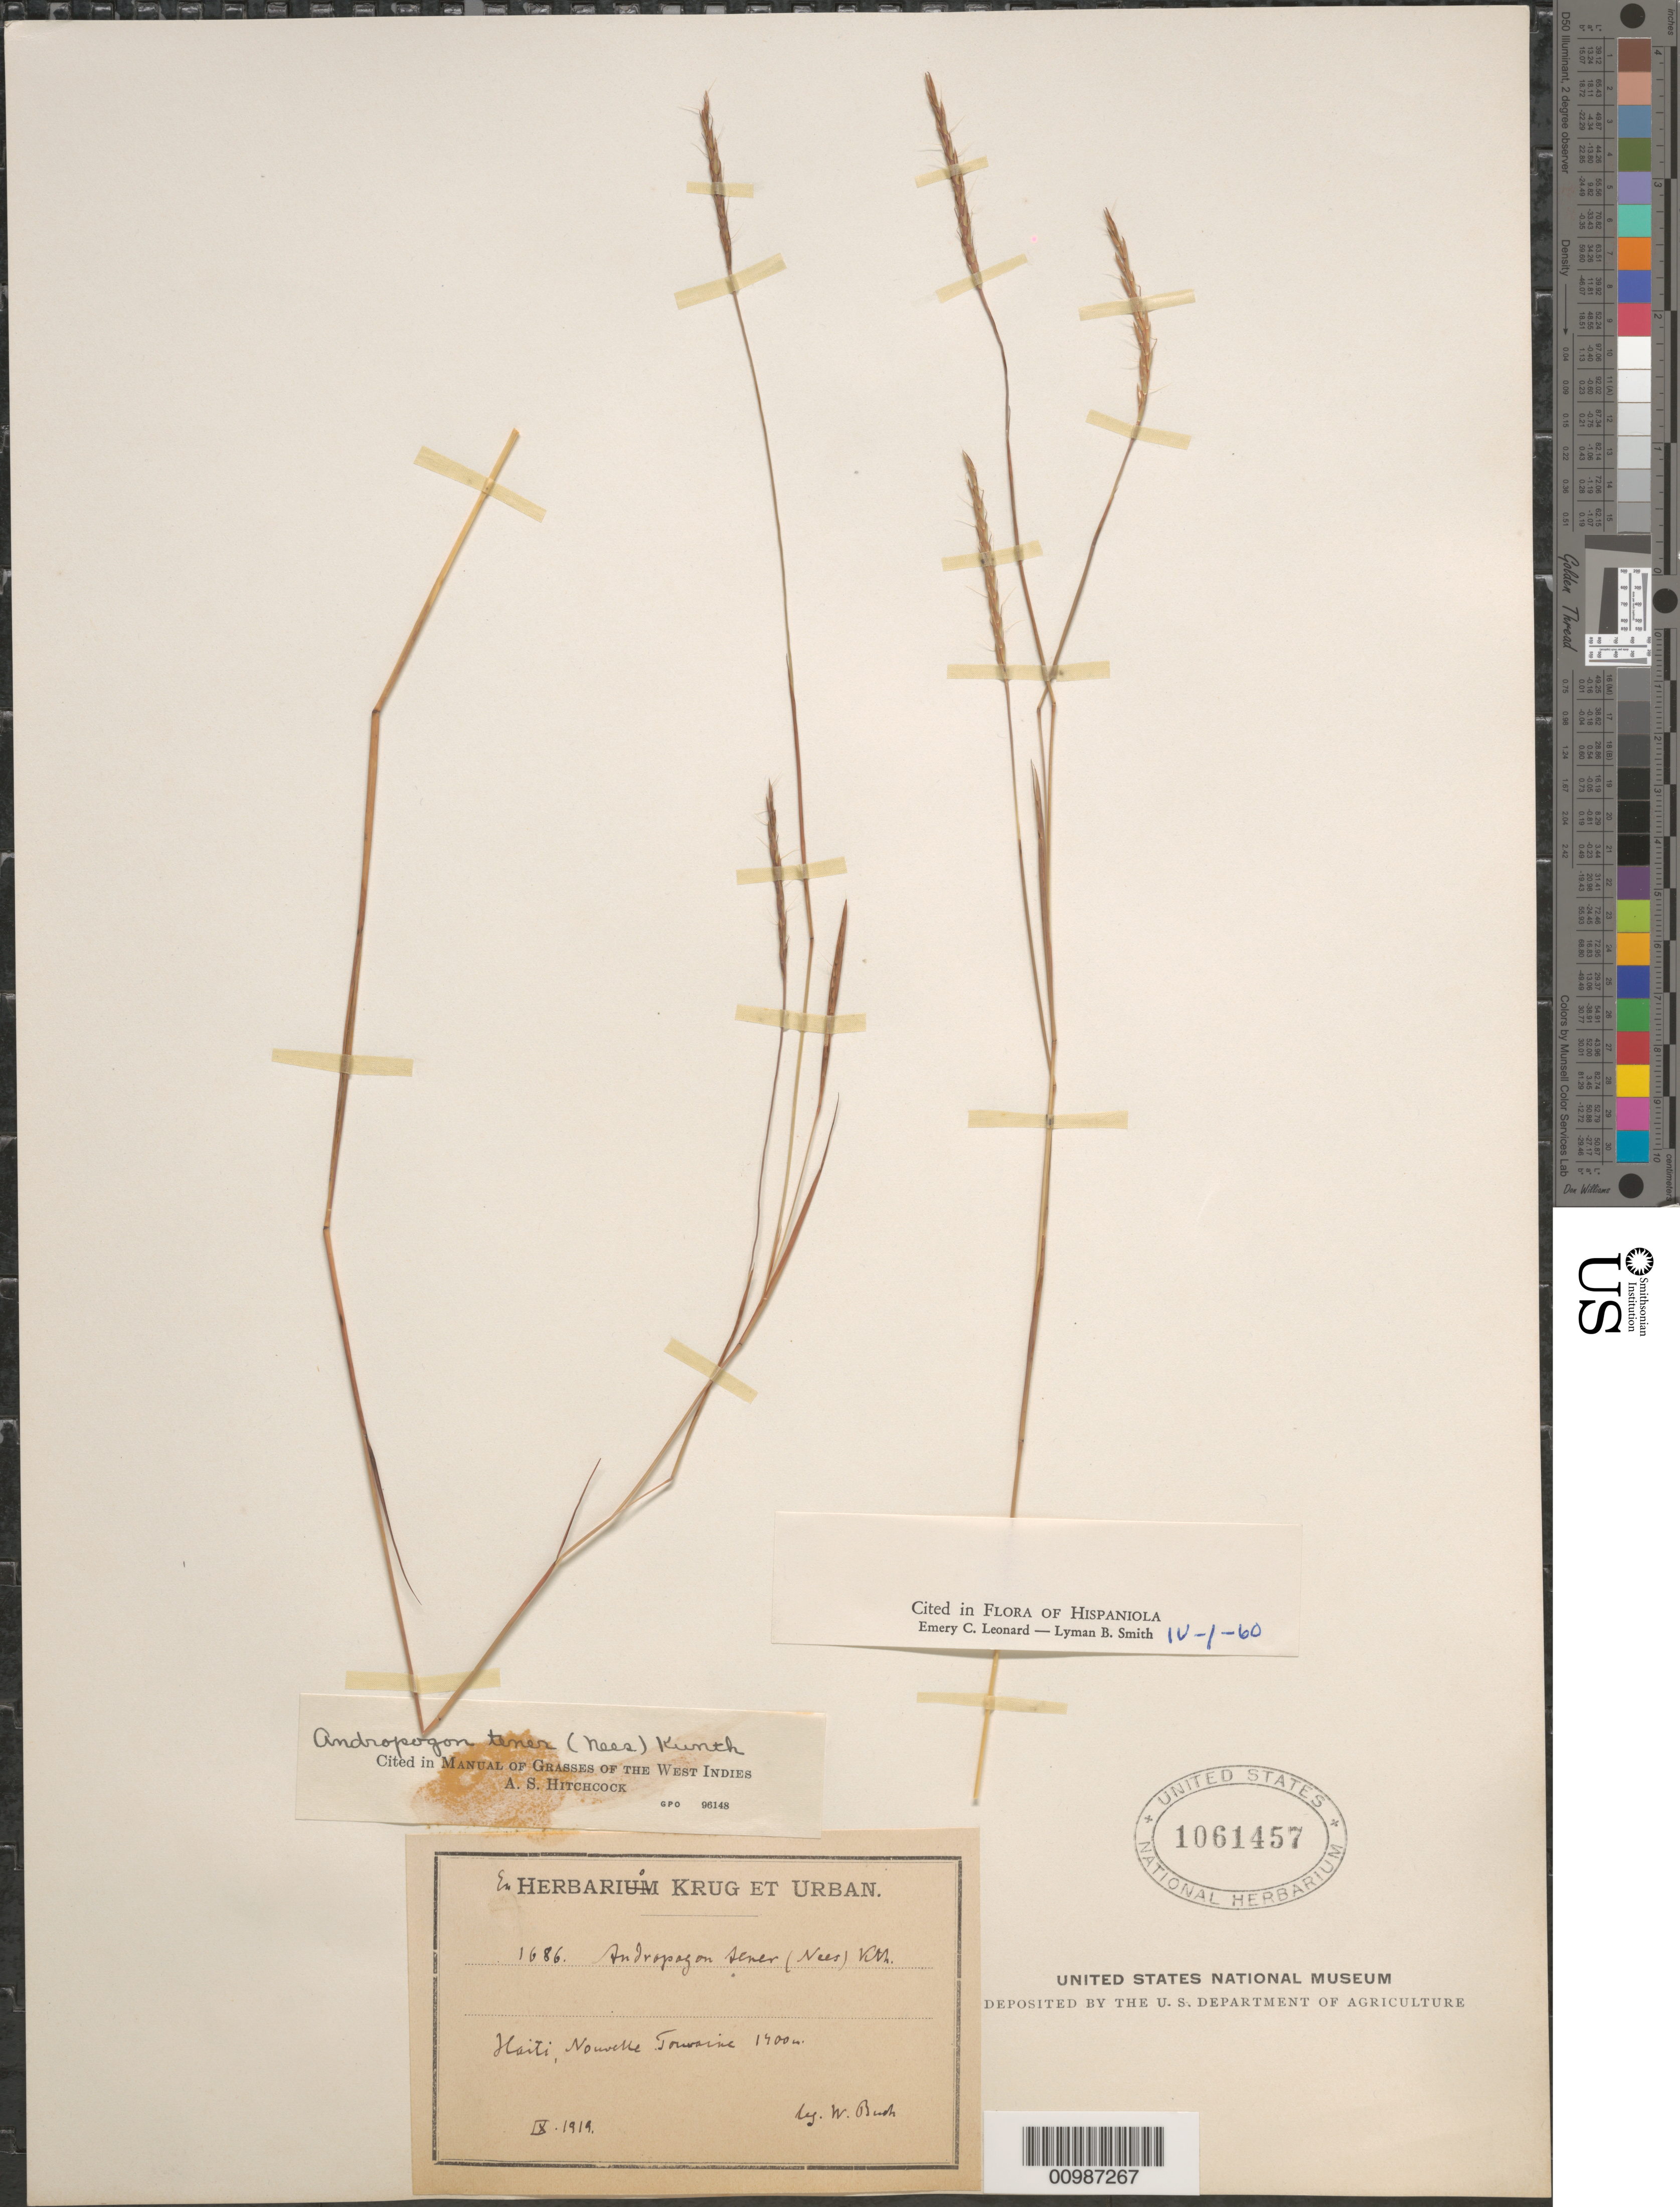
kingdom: Plantae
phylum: Tracheophyta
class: Liliopsida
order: Poales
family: Poaceae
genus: Andropogon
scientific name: Andropogon tener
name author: (Nees) Kunth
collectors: W. Bush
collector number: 1686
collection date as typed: Sep 1919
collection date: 1919-09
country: Haiti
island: Hispaniola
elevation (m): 1400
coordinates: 0 N, 0 E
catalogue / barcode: US 1061457